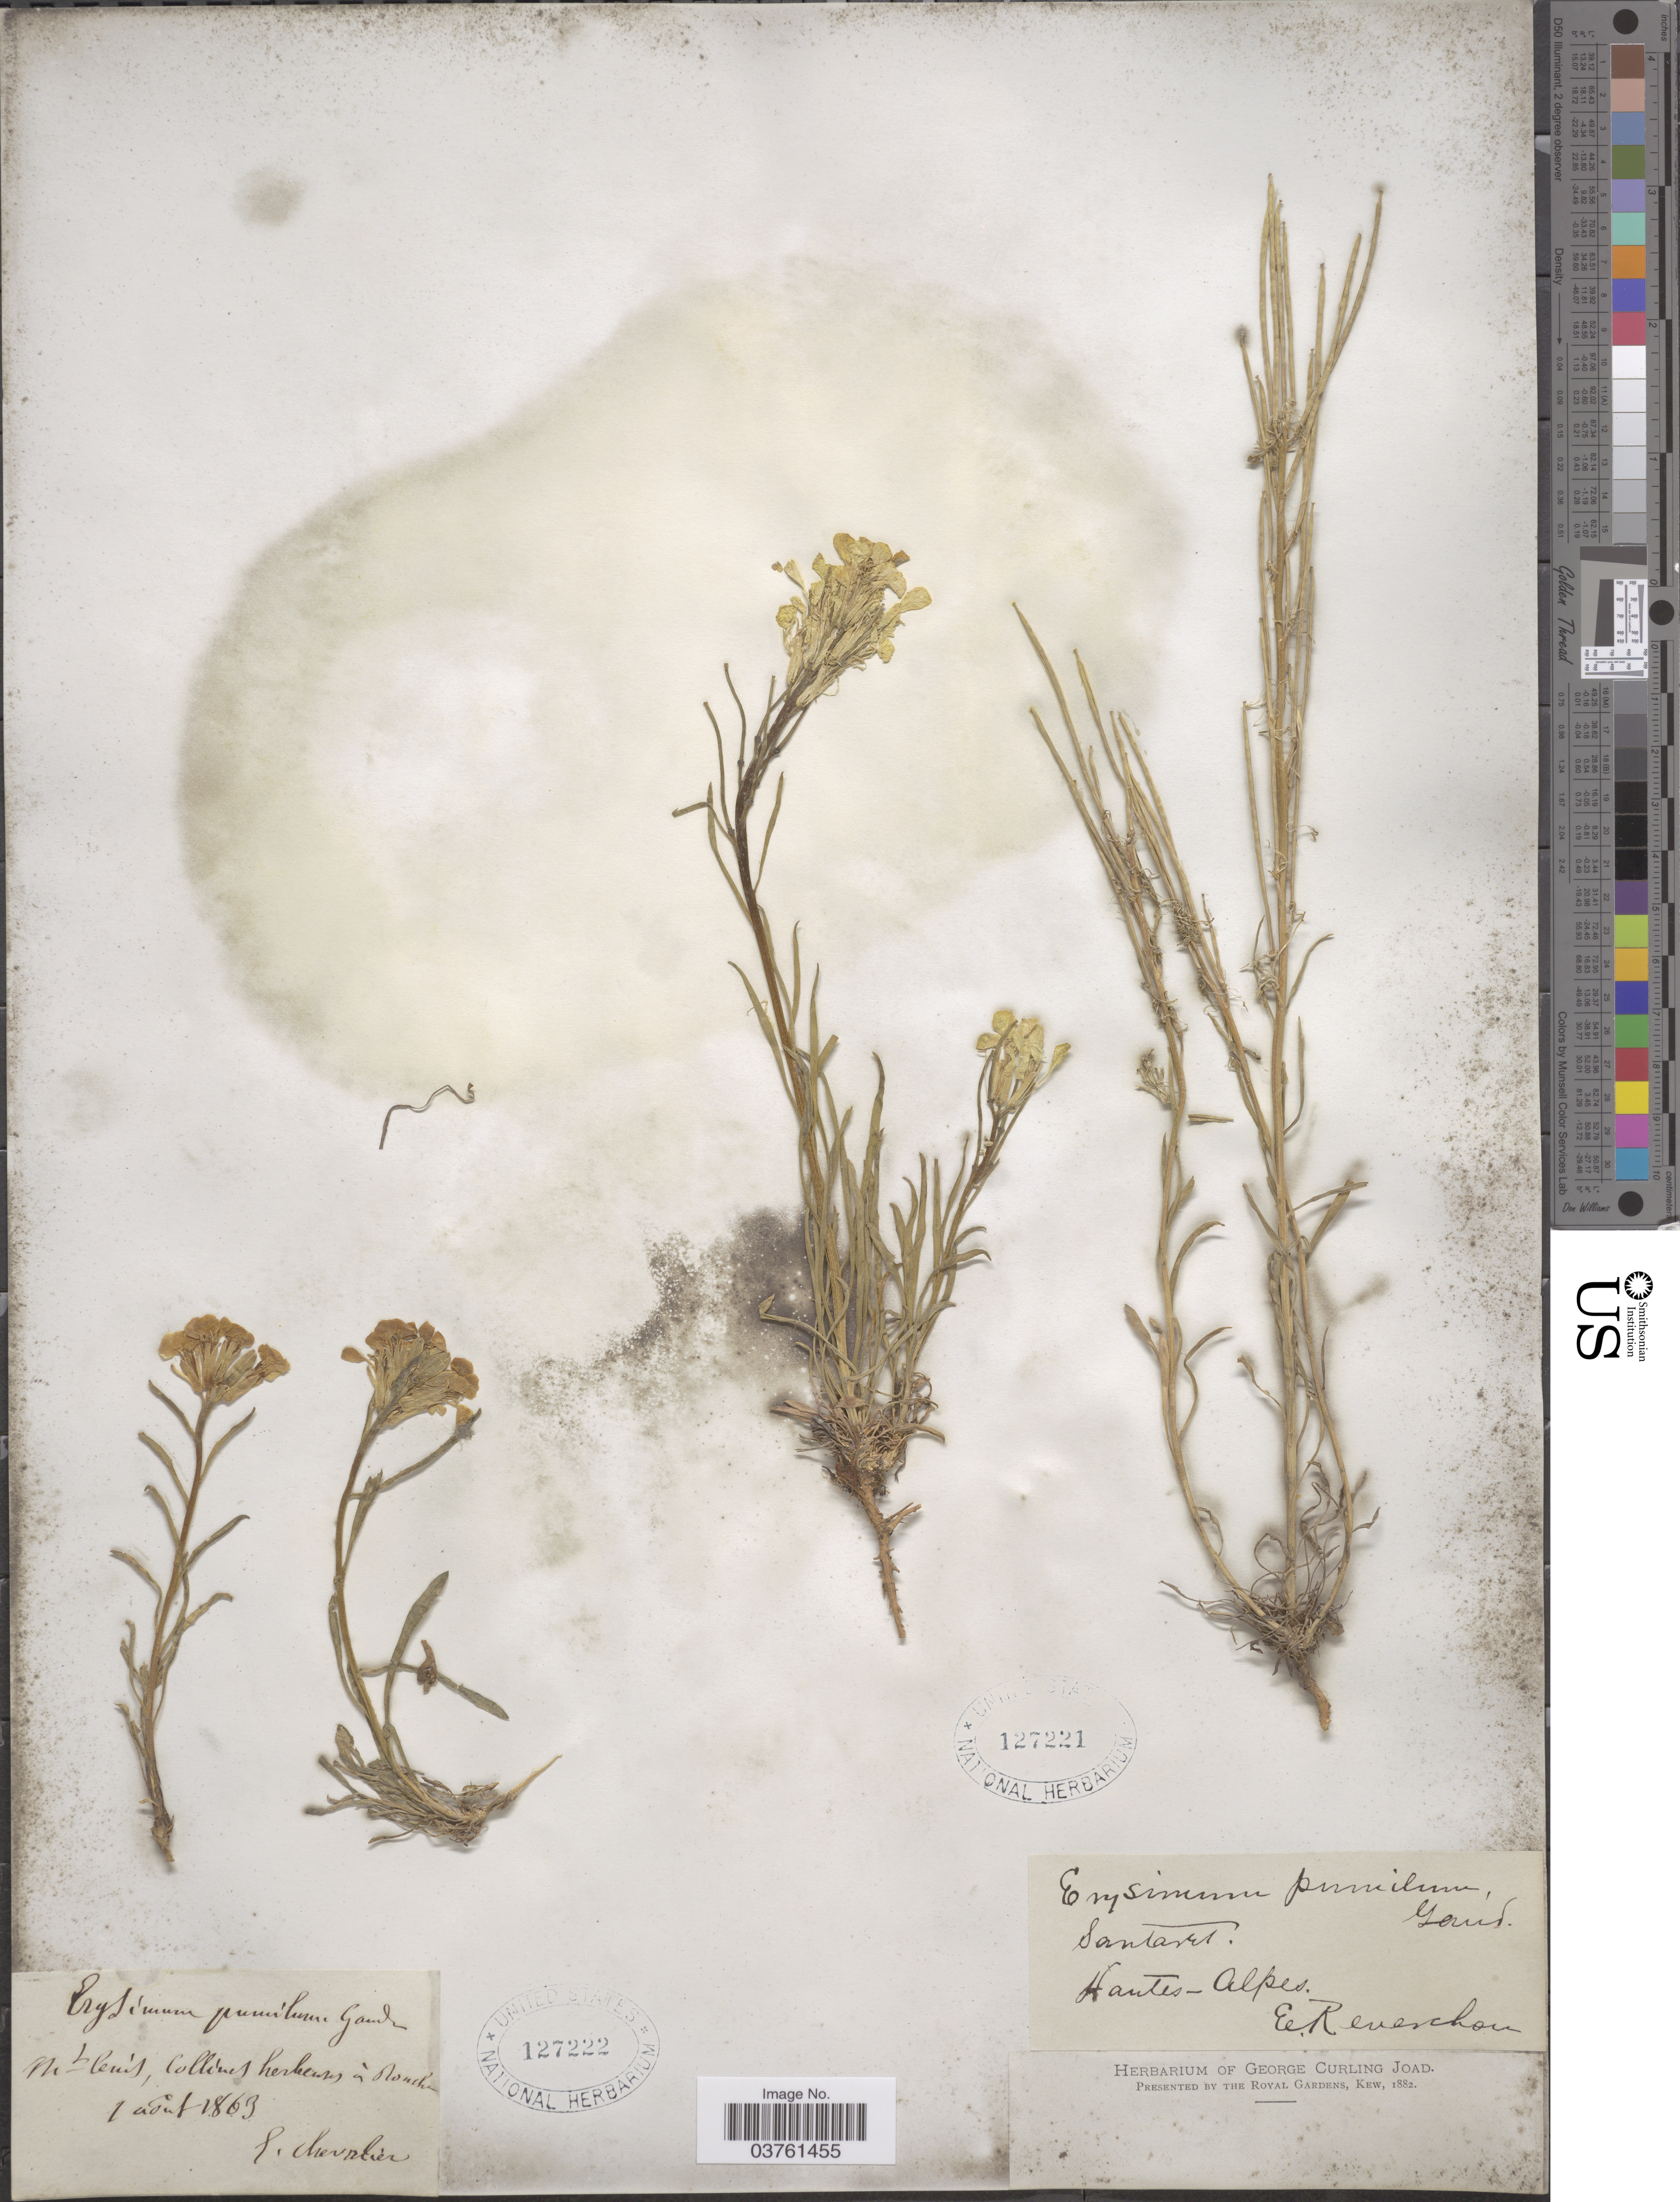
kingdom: Plantae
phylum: Tracheophyta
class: Magnoliopsida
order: Brassicales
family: Brassicaceae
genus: Erysimum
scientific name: Erysimum pumilum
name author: Schur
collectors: E. Reverchon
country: France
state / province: Provence-Alpes-Côte d'Azur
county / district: Hautes-Alpes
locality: Santaret. Hautes-Alpes.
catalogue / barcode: US 127221-2